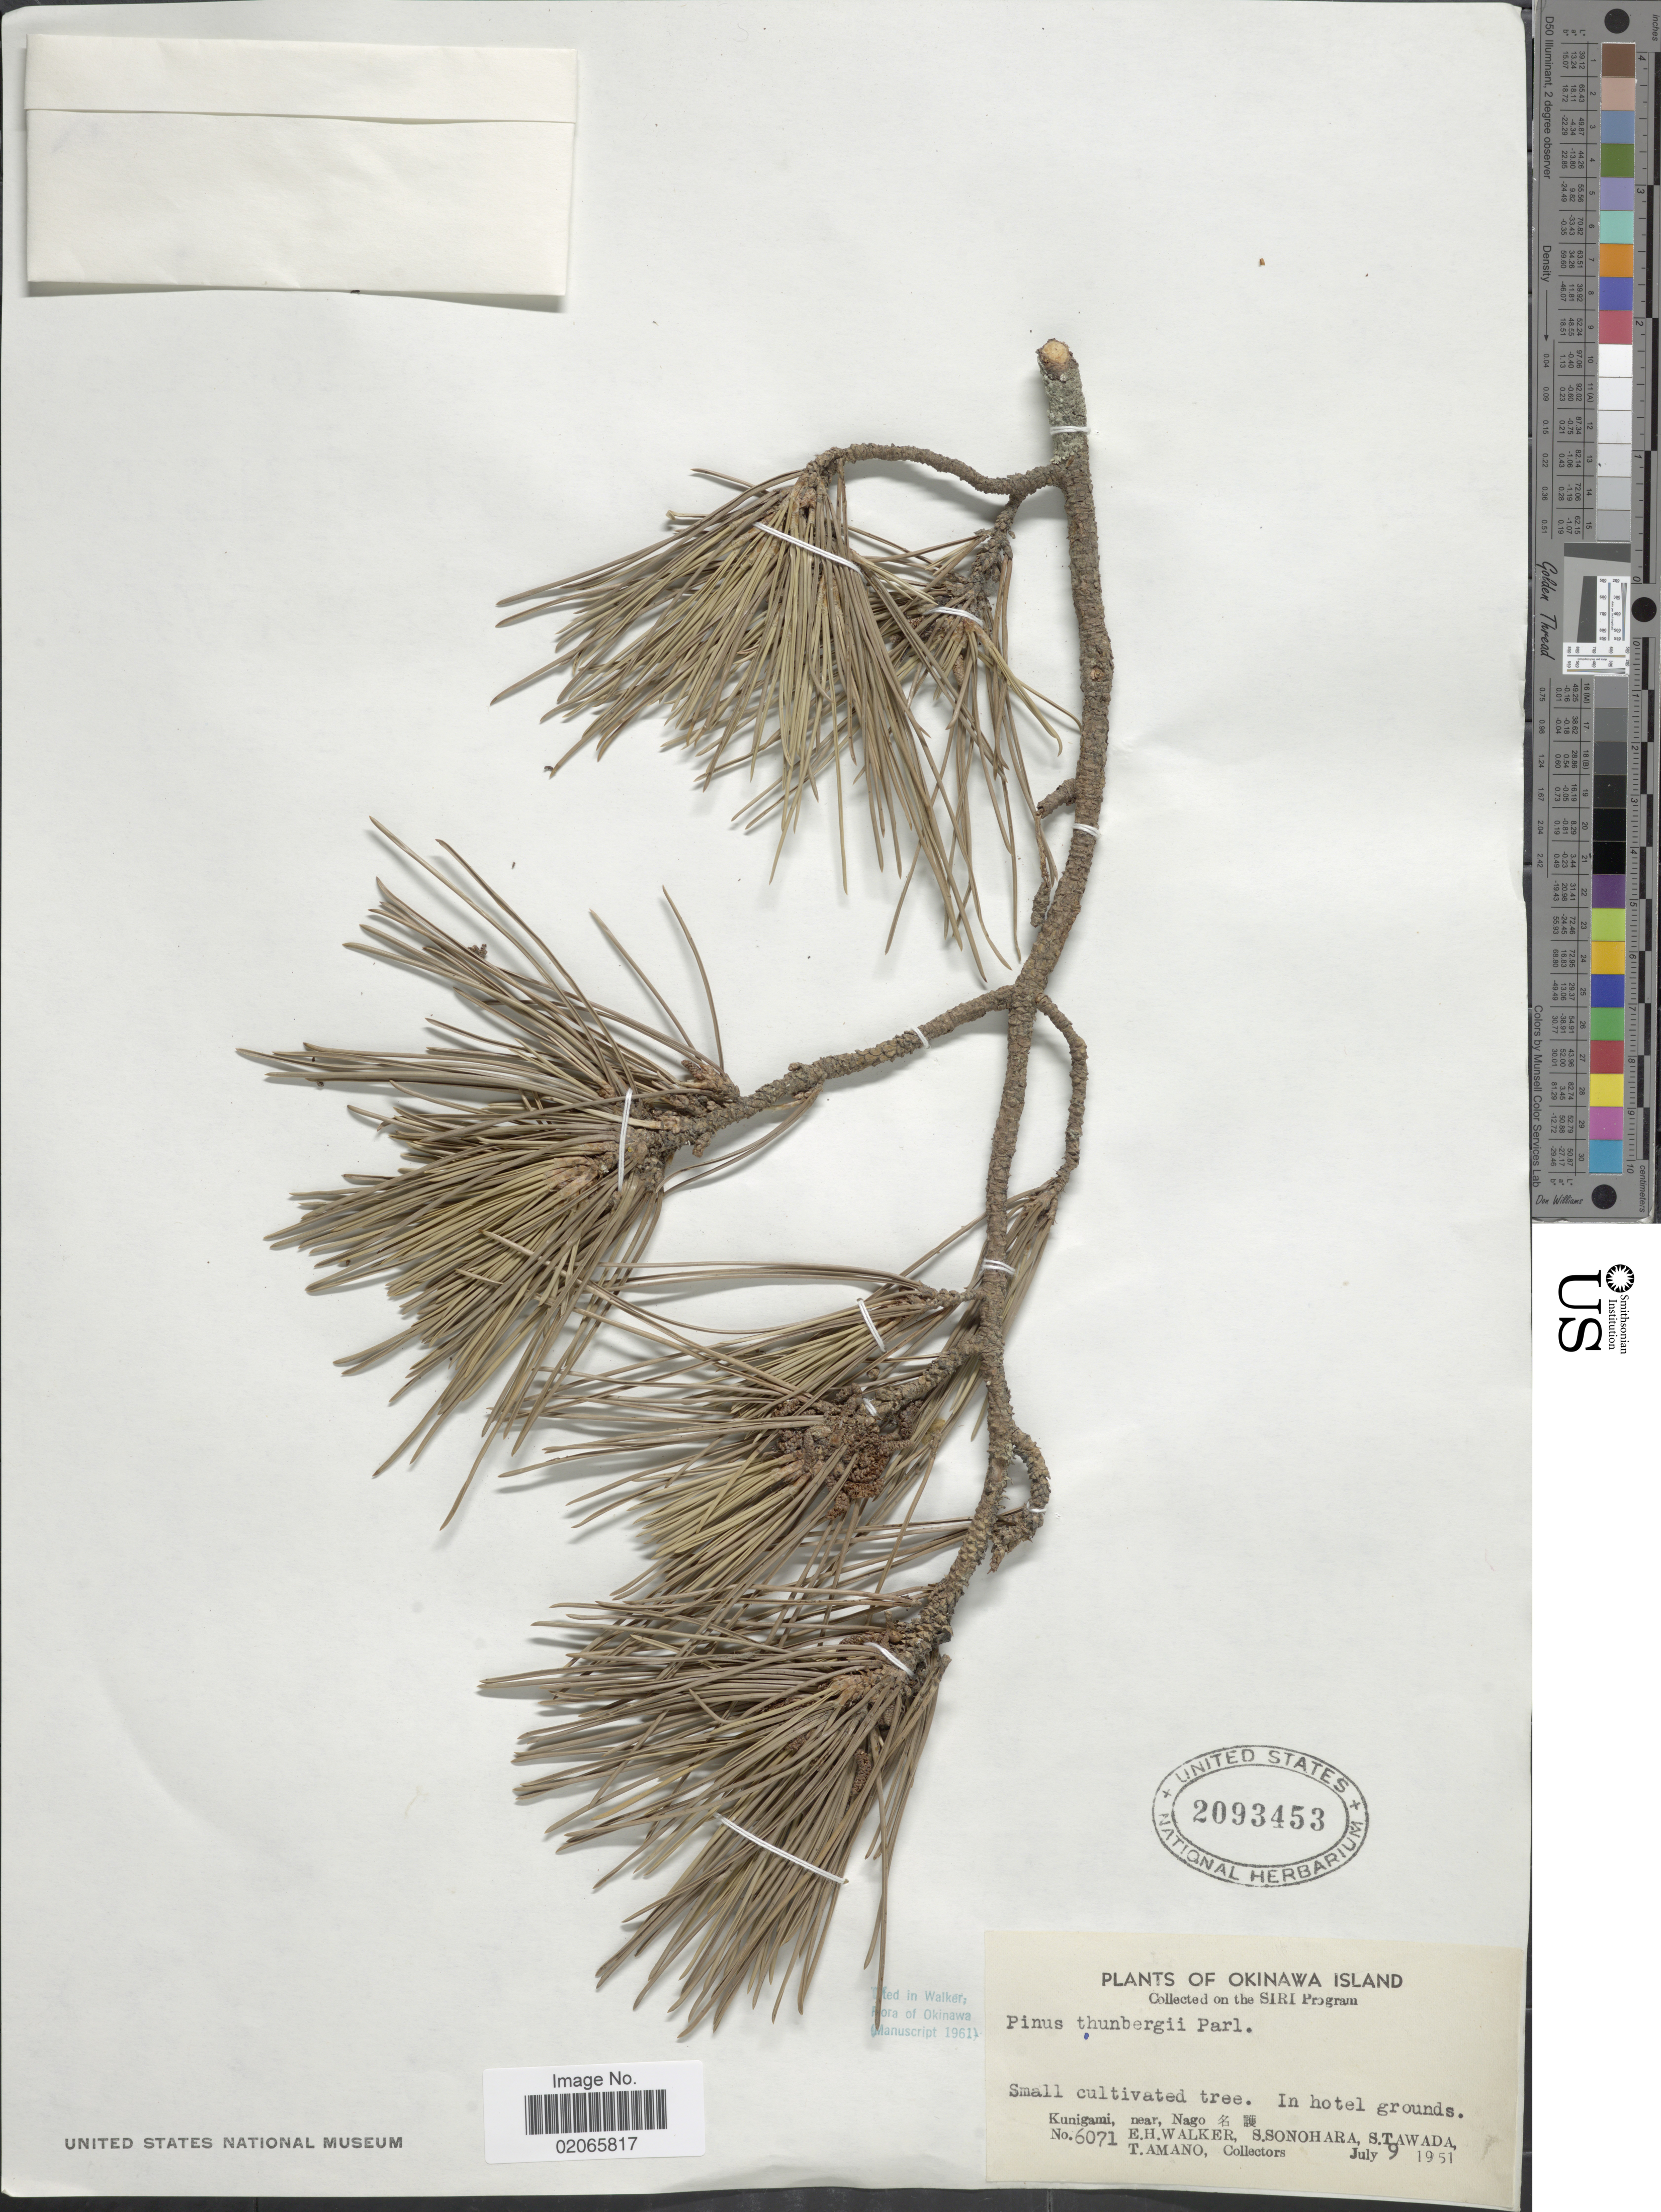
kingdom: Plantae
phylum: Tracheophyta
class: Pinopsida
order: Pinales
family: Pinaceae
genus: Pinus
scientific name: Pinus thunbergii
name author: Parl.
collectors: E. H. Walker, S. Sonohara, S. Tawada & T. Amano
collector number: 6071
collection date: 1951-07-09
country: Japan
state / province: Okinawa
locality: Okinawa Island, Junigami, near Nago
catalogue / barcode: US 2093453